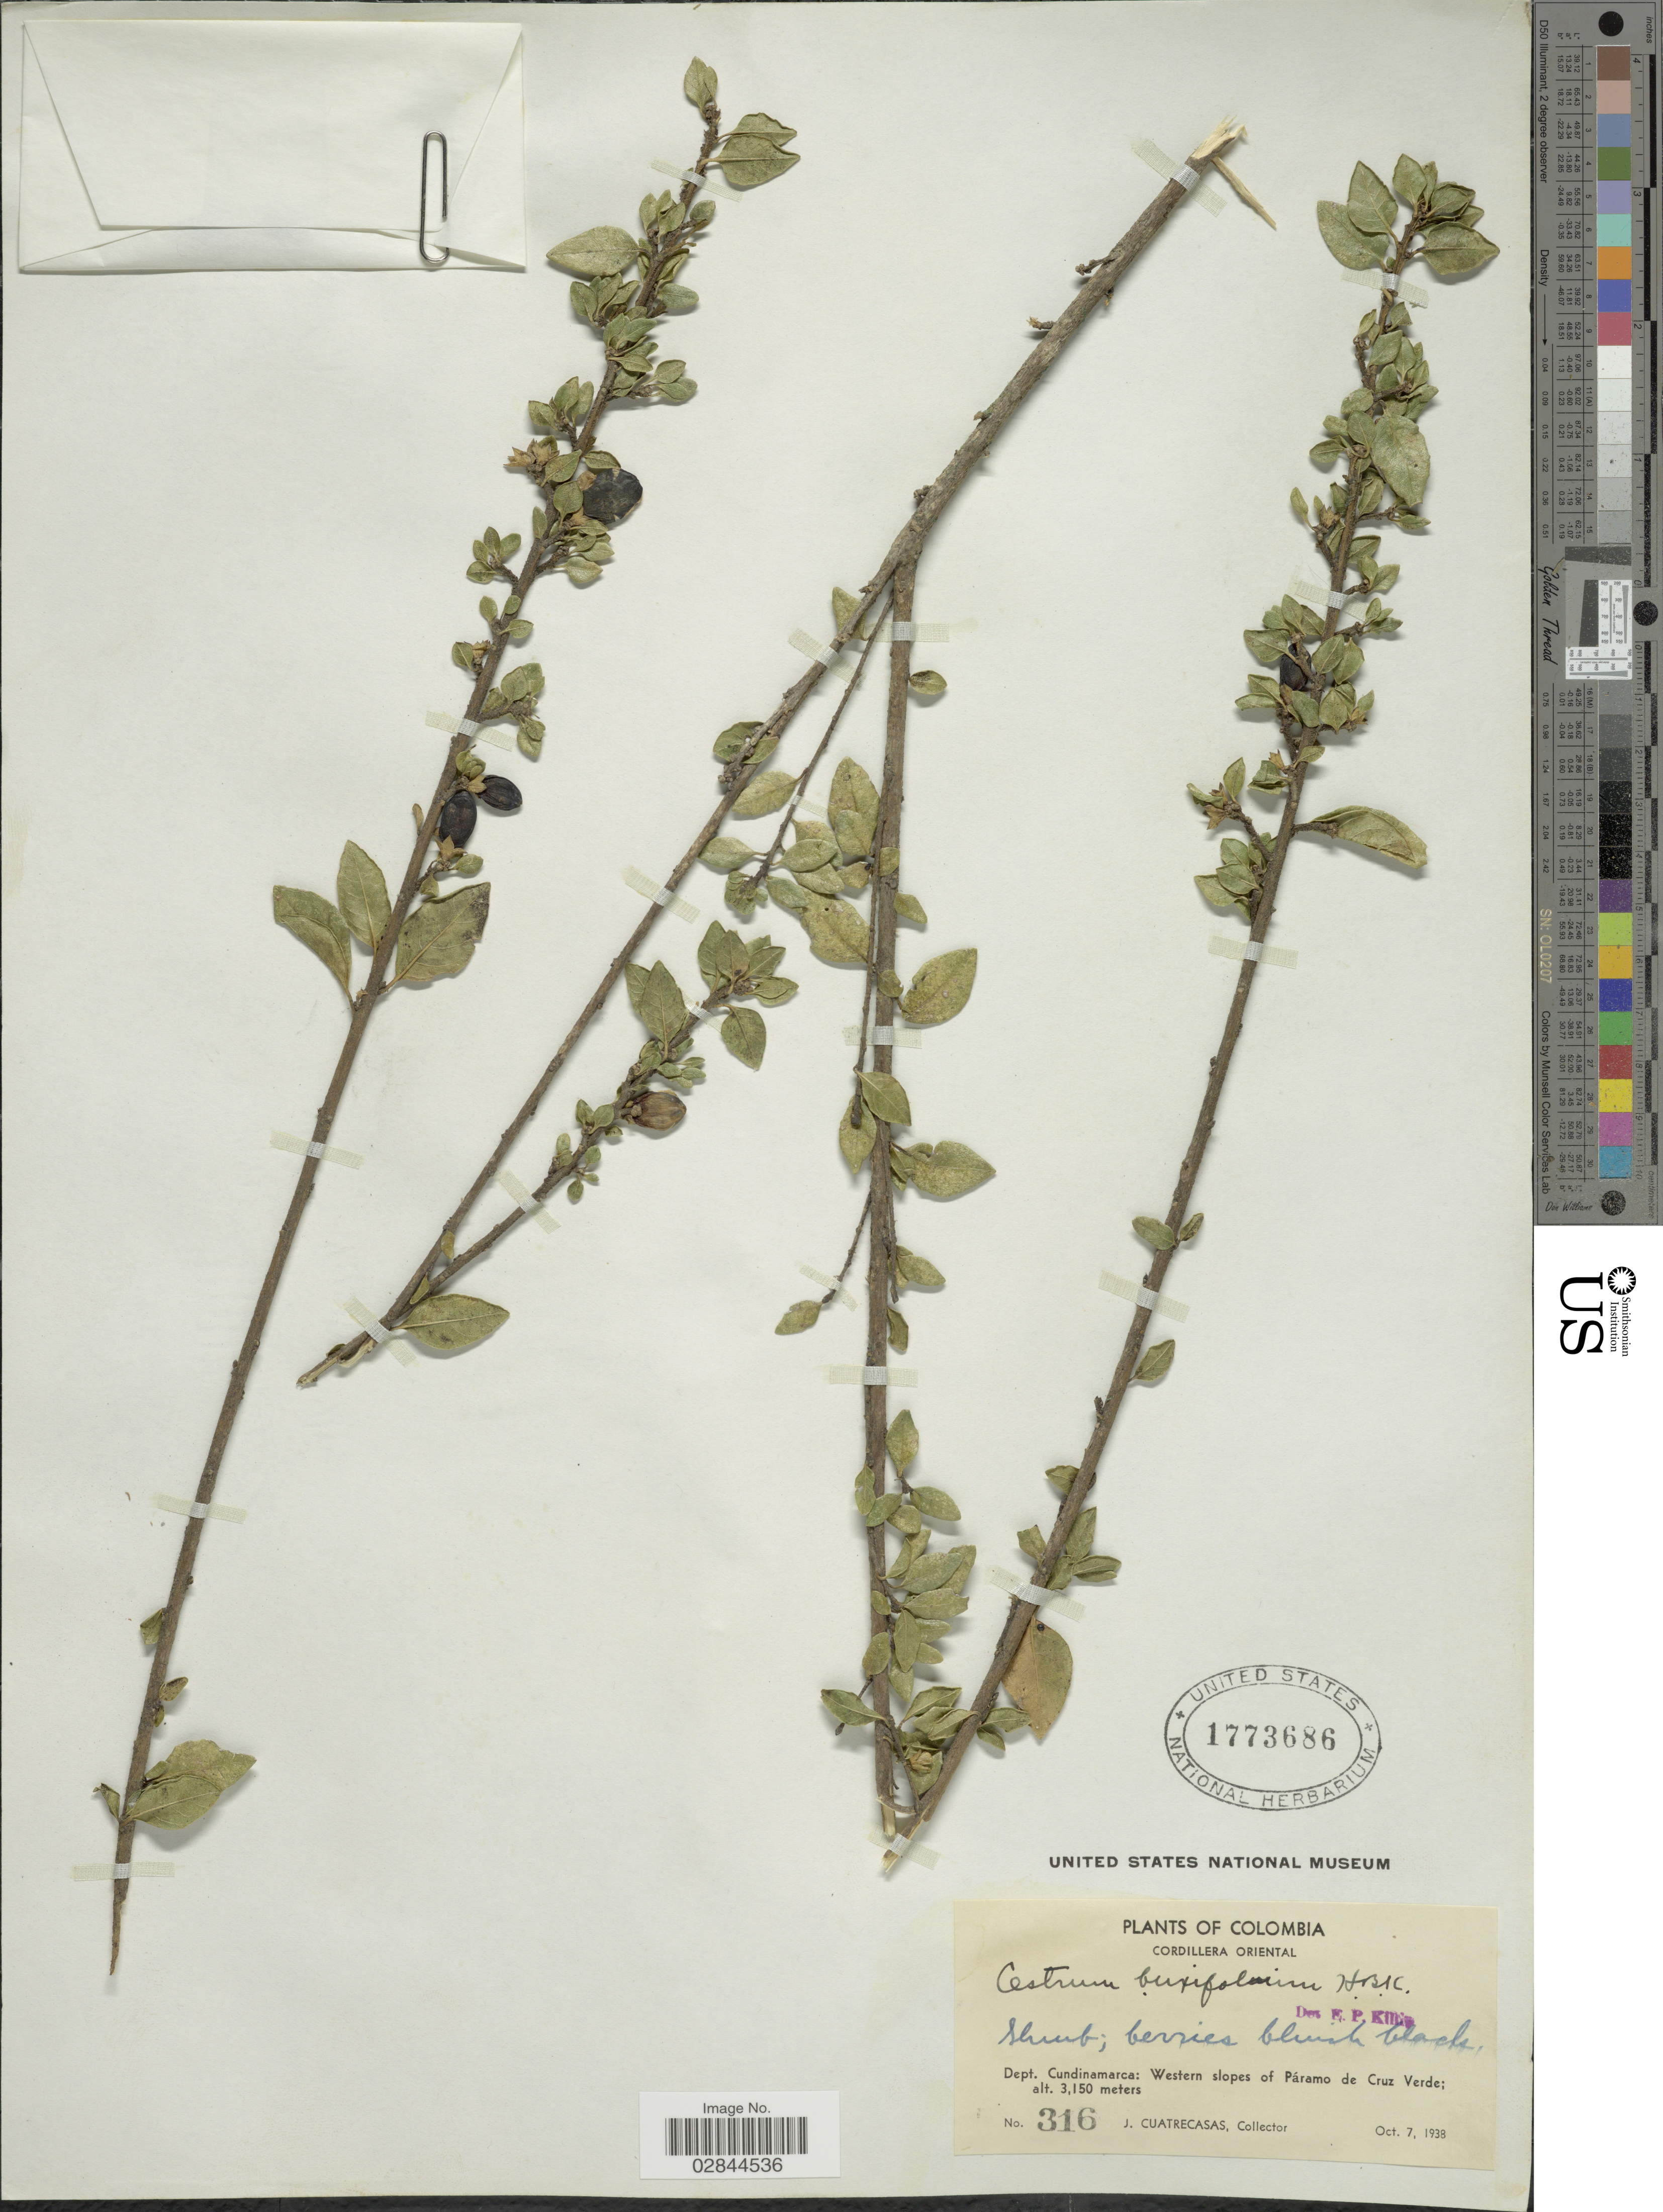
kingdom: Plantae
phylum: Tracheophyta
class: Magnoliopsida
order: Solanales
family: Solanaceae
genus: Cestrum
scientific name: Cestrum buxifolium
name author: Kunth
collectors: J. Cuatrecasas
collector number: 316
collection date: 1938-10-07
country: Colombia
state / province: Cundinamarca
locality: Cordillera Oriental. Dept. Cundinamarca: Western slopes of Páramo de Cruz Verde.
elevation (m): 3150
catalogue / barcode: US 1773686